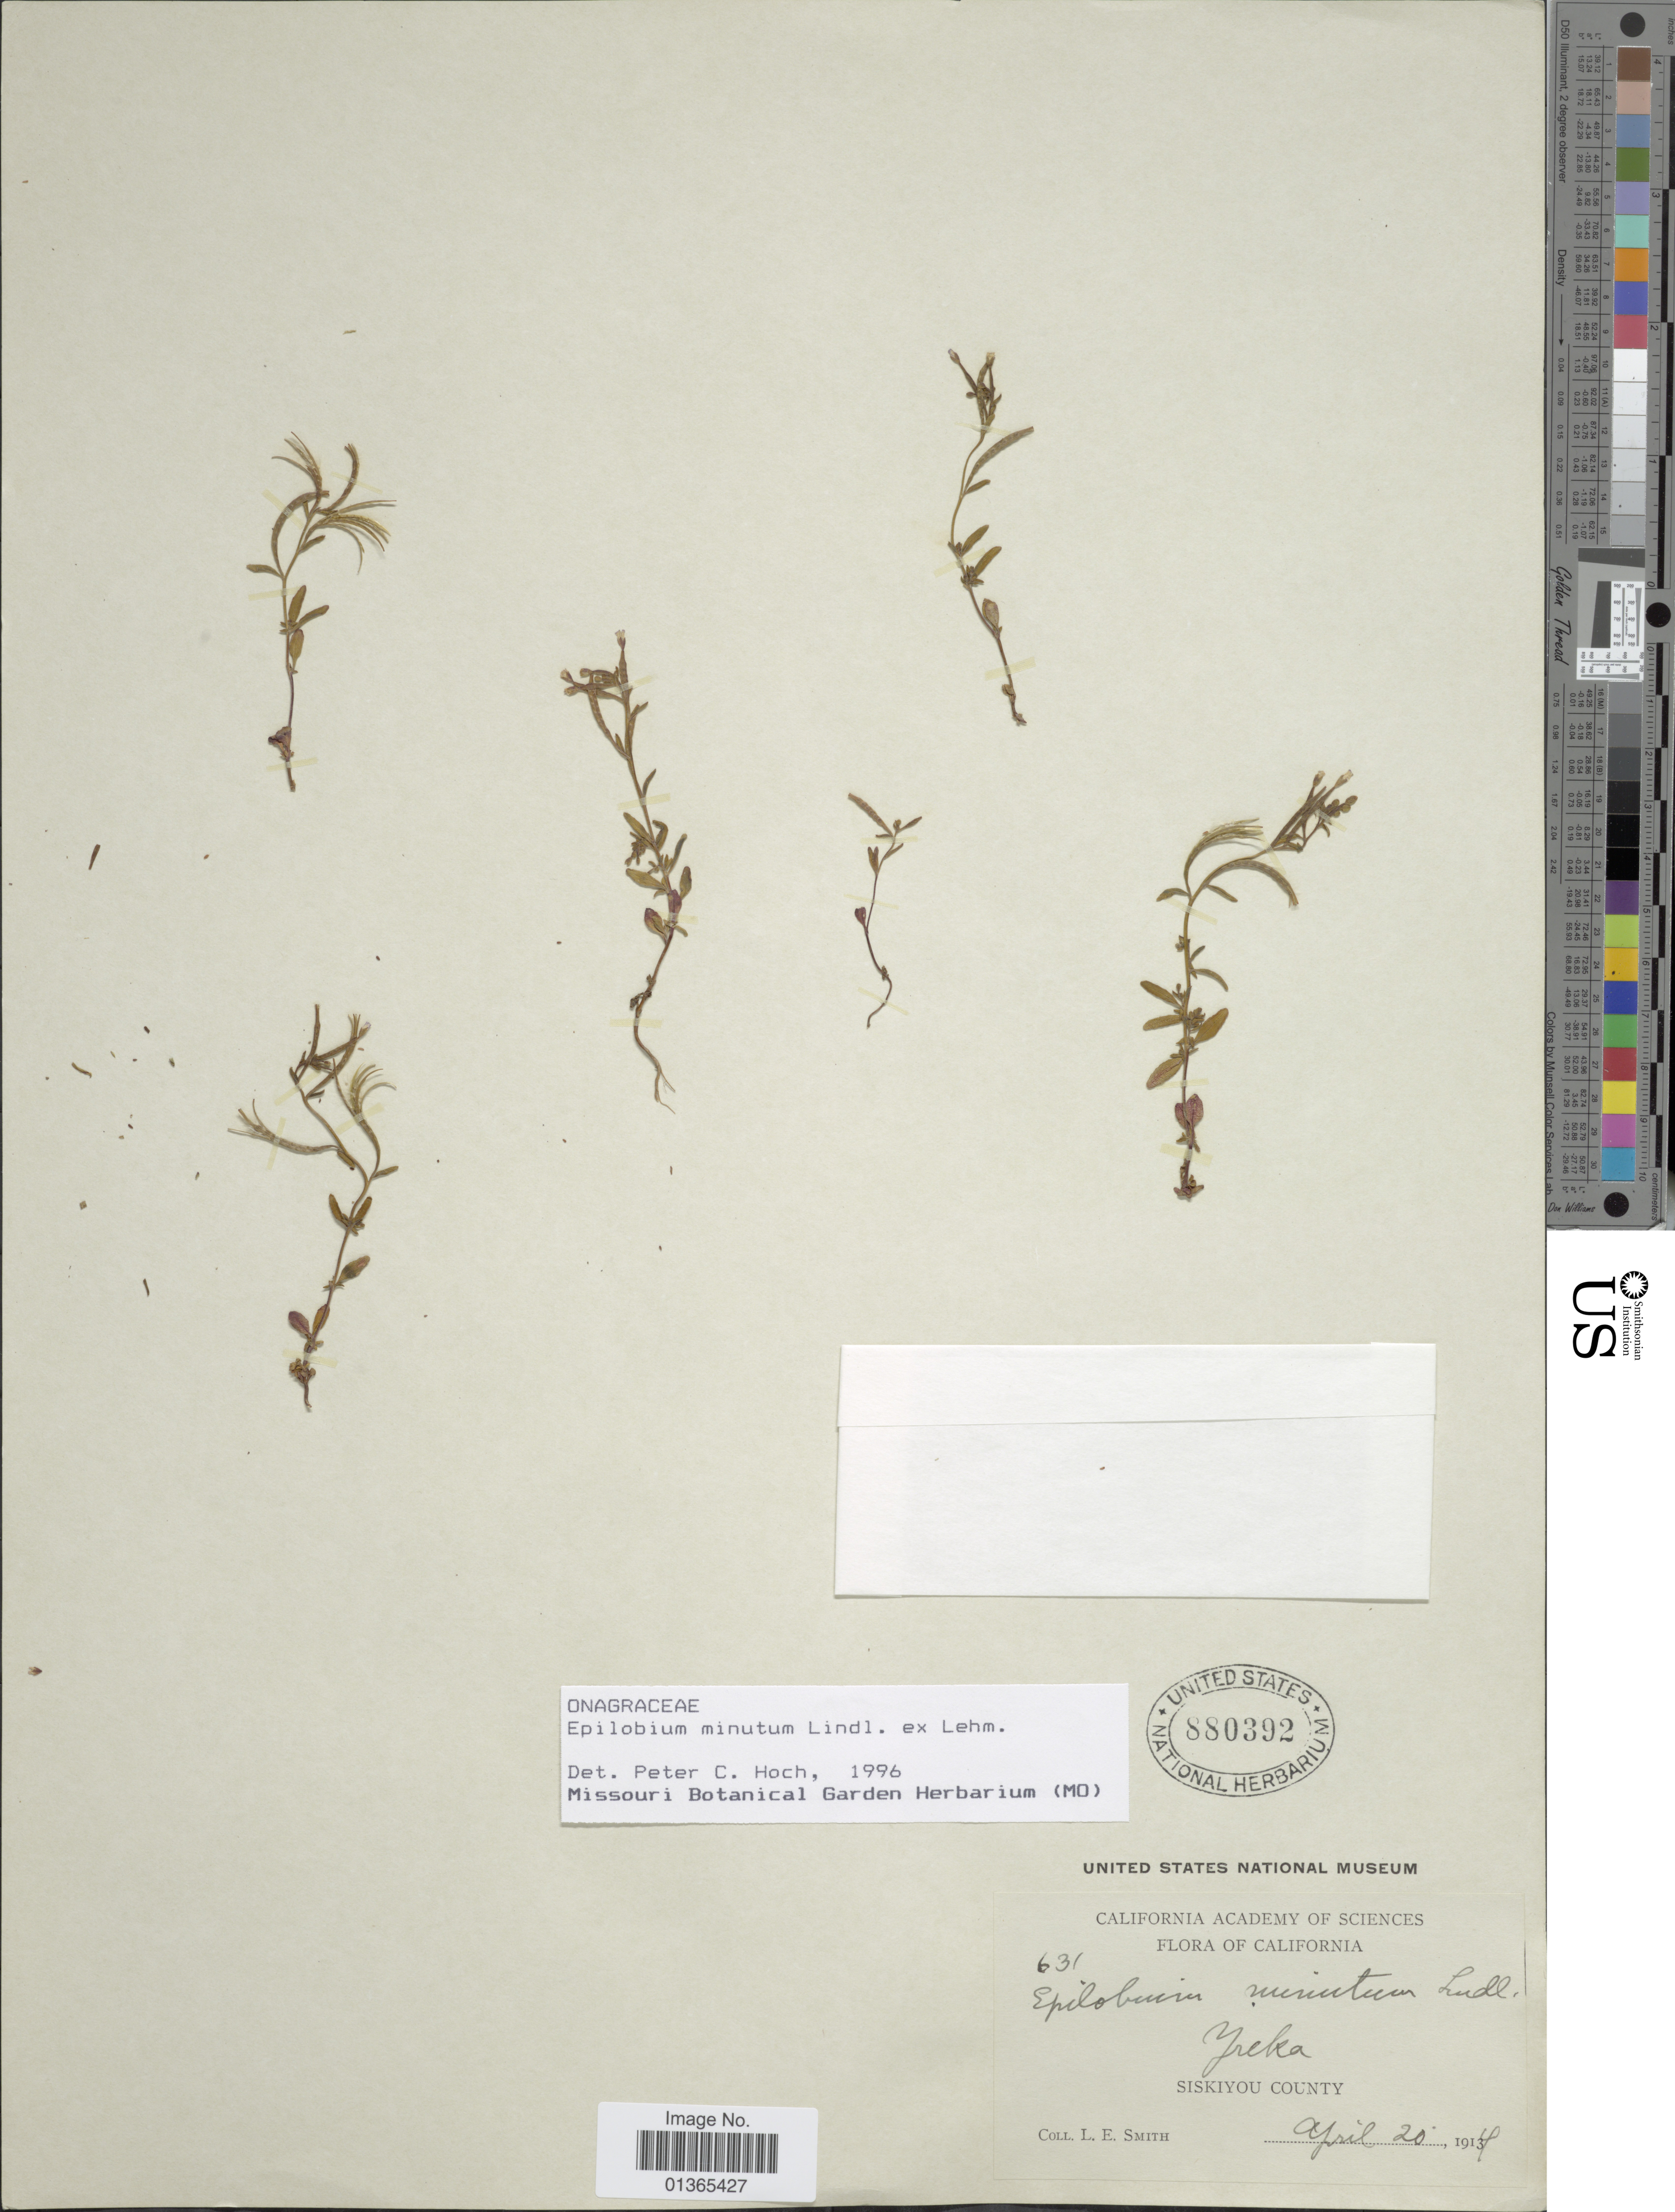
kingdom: Plantae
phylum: Tracheophyta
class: Magnoliopsida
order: Myrtales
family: Onagraceae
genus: Epilobium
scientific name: Epilobium minutum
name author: Lindl. ex Lehm.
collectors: L. E. Smith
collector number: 631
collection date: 1914-04-20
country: United States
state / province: California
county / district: Siskiyou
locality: Yreka. Siskiyou County.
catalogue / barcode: US 880392